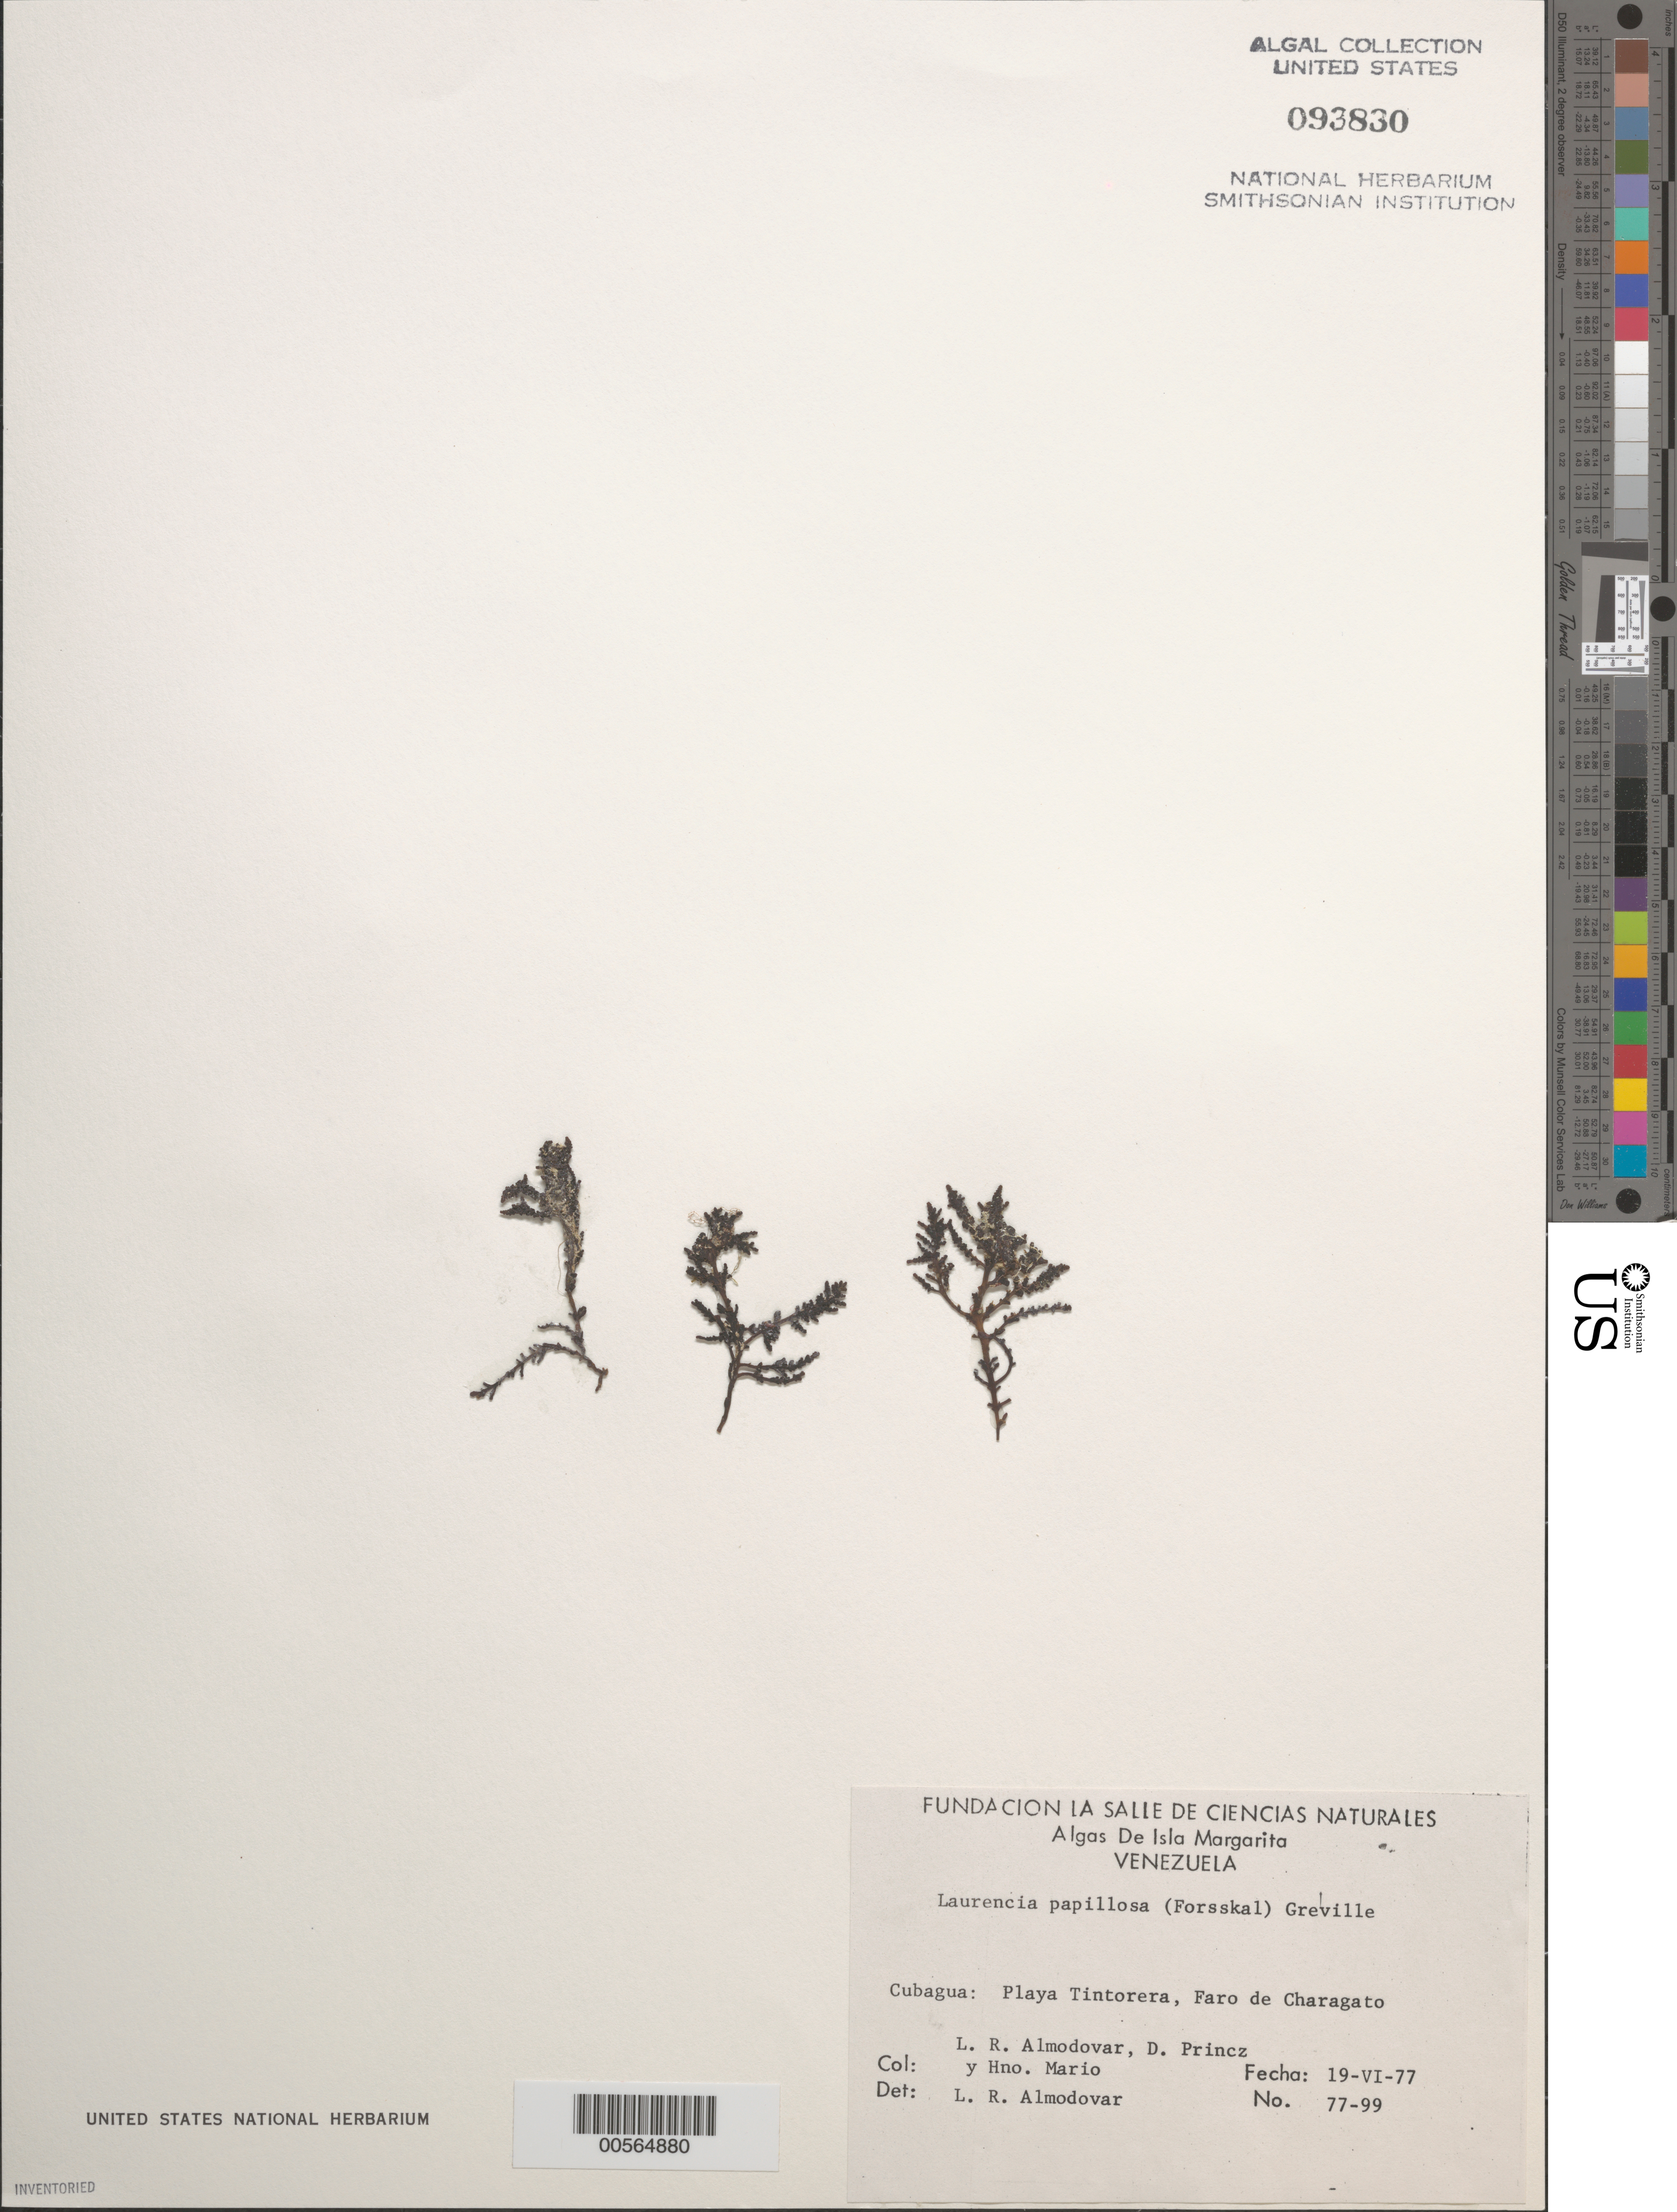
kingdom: Plantae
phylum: Rhodophyta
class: Florideophyceae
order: Ceramiales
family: Rhodomelaceae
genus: Palisada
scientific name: Palisada perforata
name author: (Bory) K.W. Nam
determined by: Algae name updating Project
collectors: L. Almodovar, D. Princz & H. Mario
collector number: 77-99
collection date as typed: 19 Jun 1977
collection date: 1977-06-19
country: Venezuela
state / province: Nueva Esparta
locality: Playa tintorera, faro de charagato, isla cubagua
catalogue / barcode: US 93830